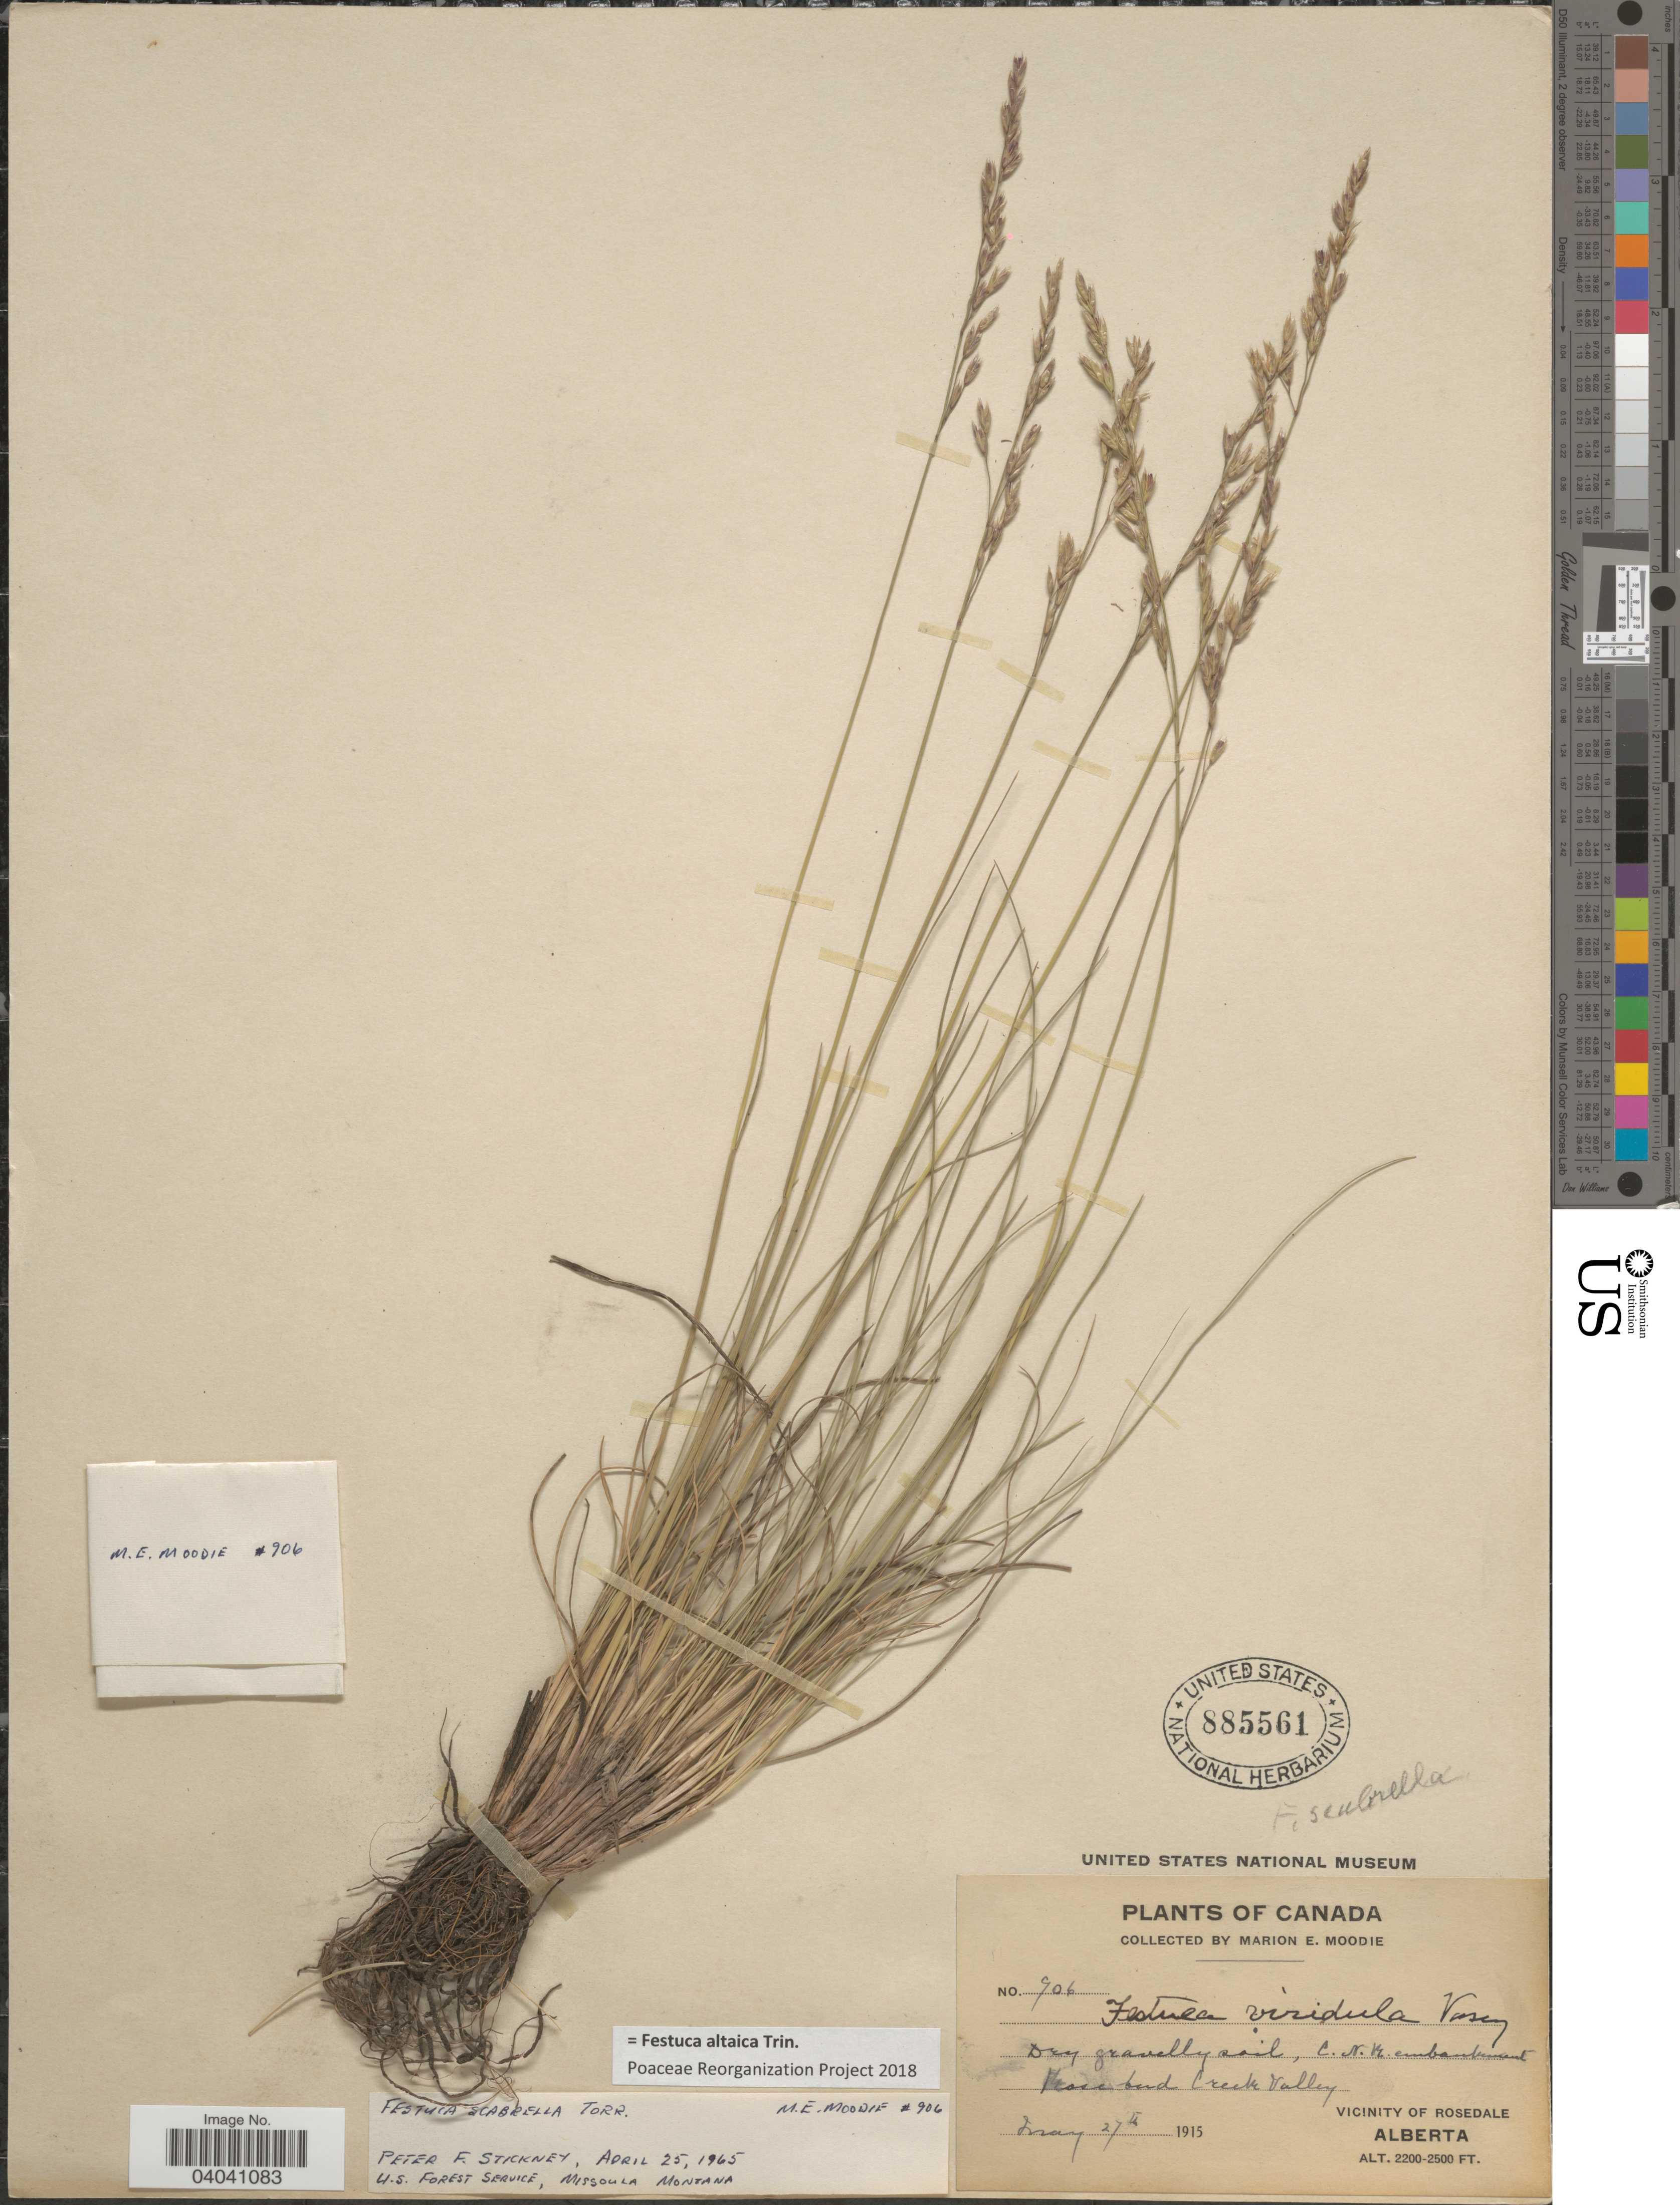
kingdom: Plantae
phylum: Tracheophyta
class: Liliopsida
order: Poales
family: Poaceae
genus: Festuca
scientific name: Festuca altaica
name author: Trin.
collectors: M. E. Moodie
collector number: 906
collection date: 1915-05-27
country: Canada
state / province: Alberta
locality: Rosebud Creek Valley. Vicinity of Rosedale.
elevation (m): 671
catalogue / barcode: US 885561